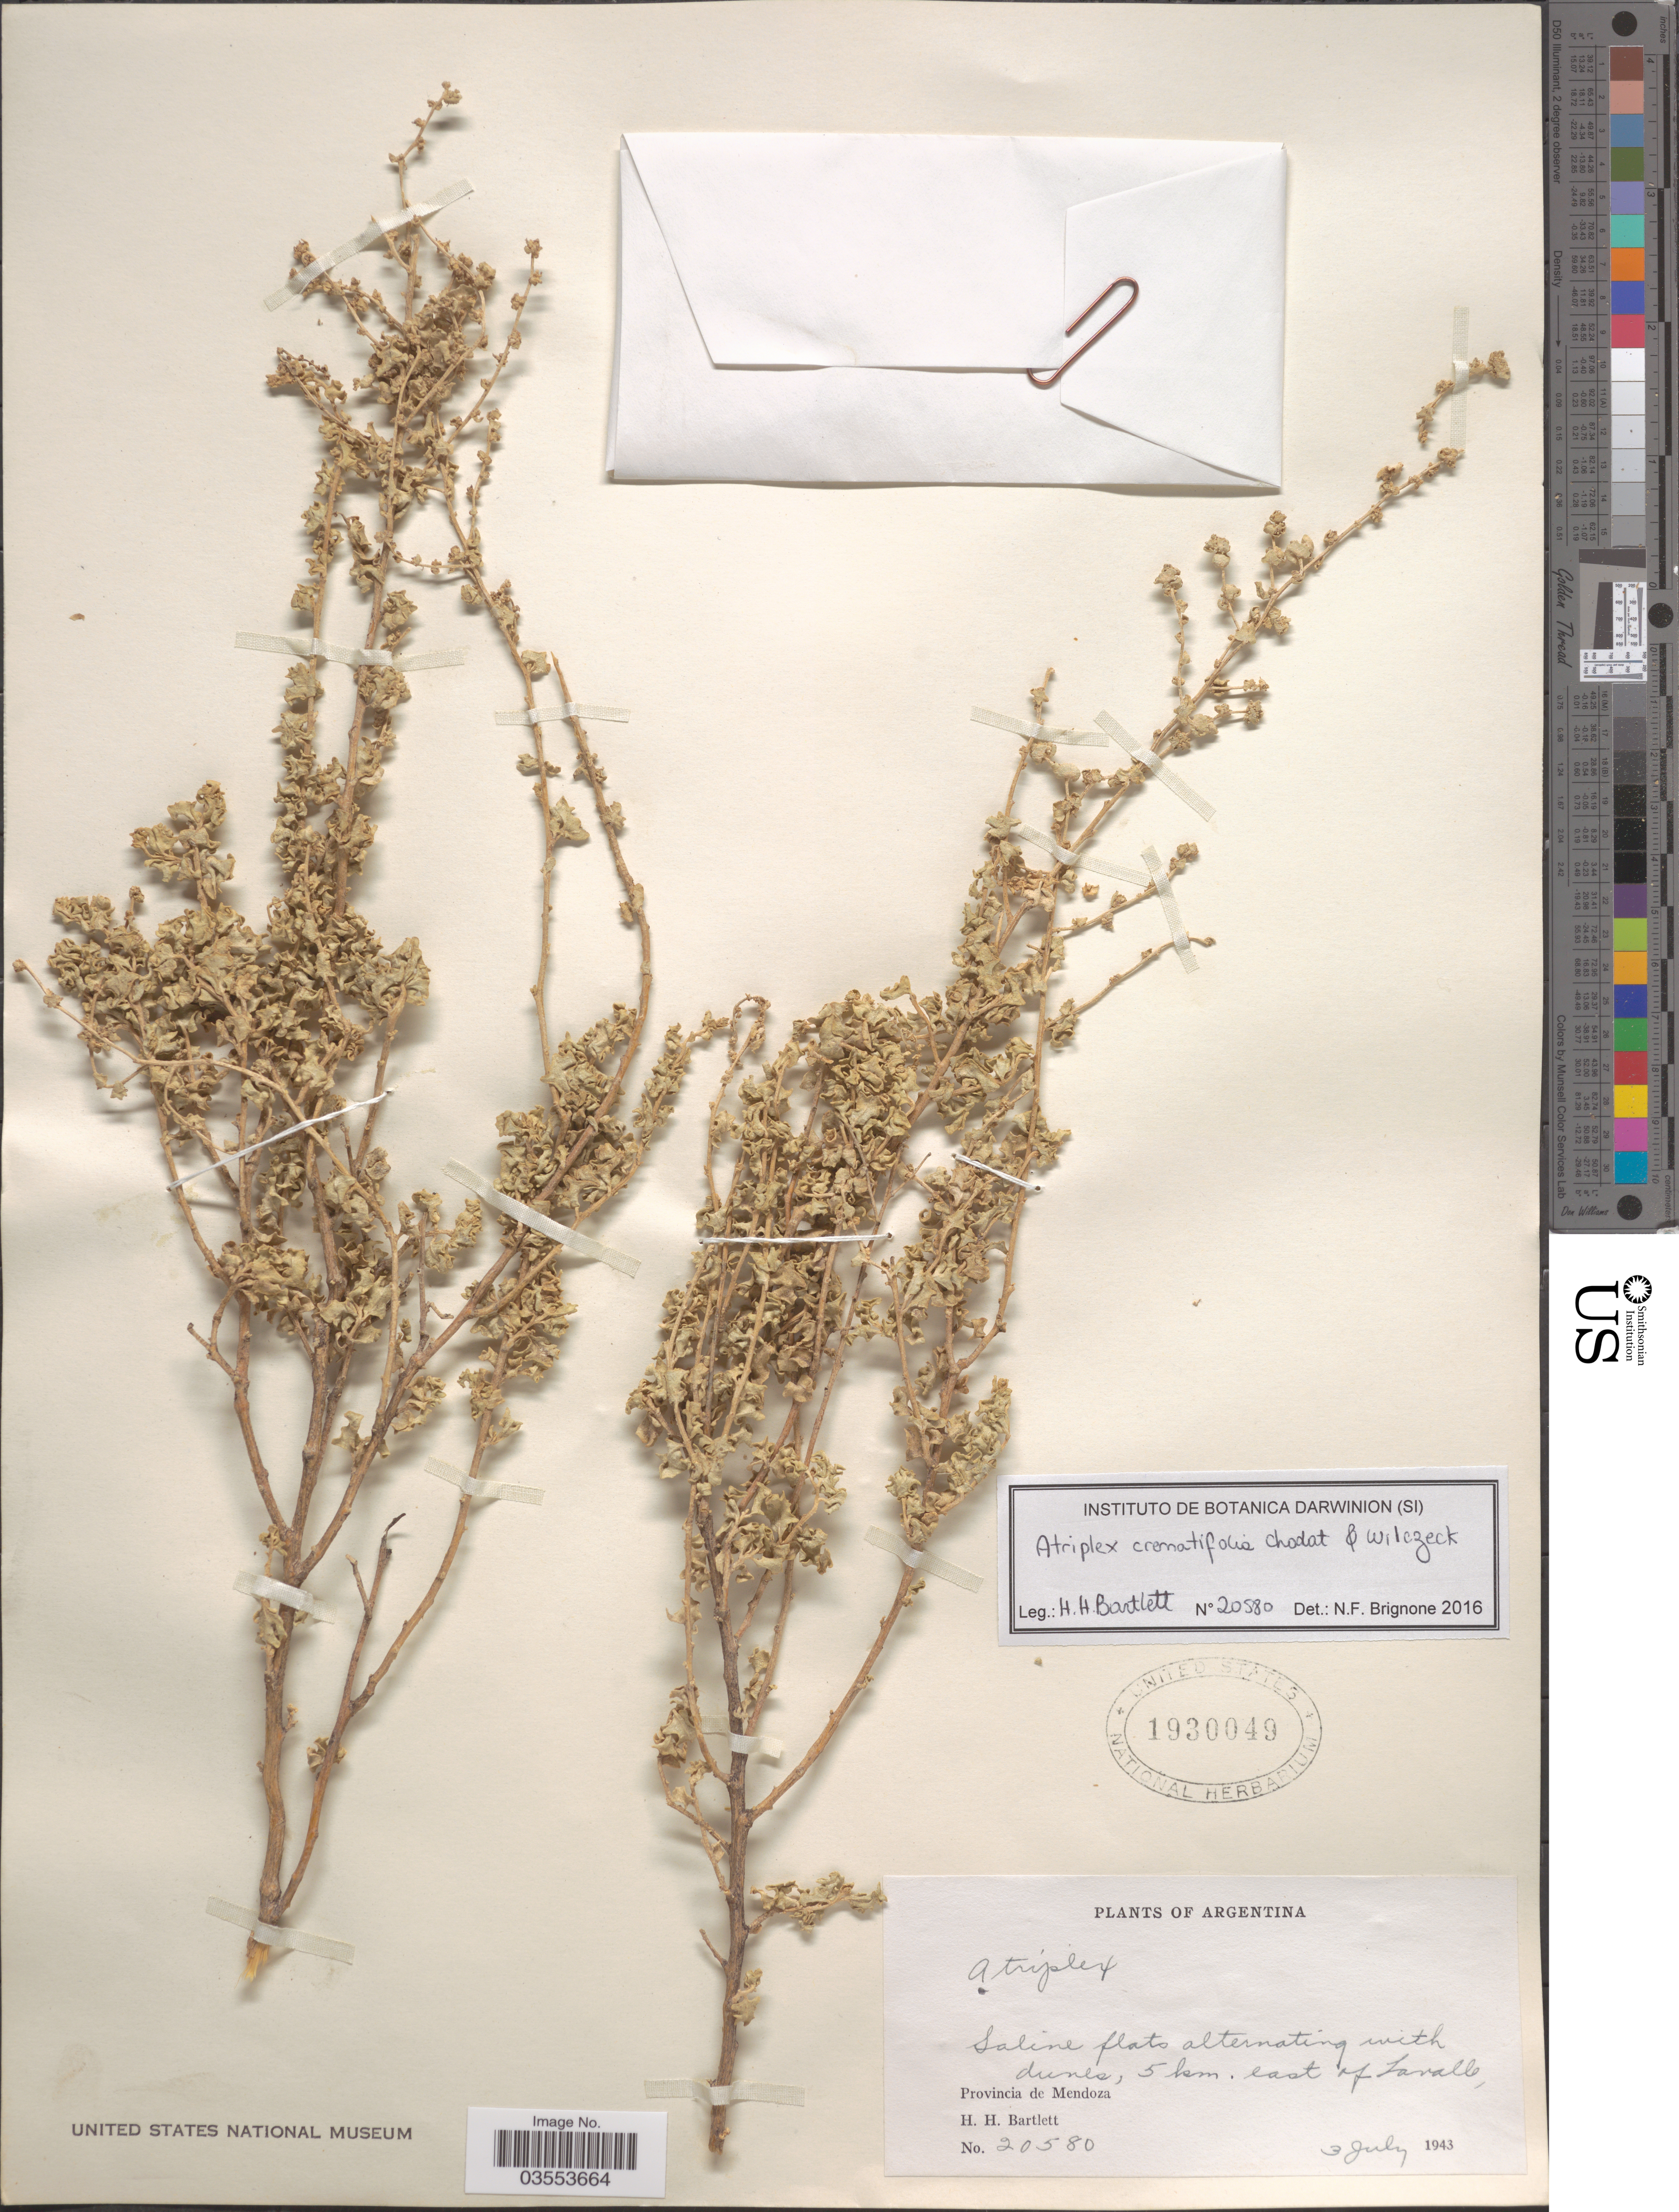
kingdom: Plantae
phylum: Tracheophyta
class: Magnoliopsida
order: Caryophyllales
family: Amaranthaceae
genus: Atriplex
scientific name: Atriplex sp.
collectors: H. H. Bartlett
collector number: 20580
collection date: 1943-07-03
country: Argentina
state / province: Mendoza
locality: Saline flats alternating with dunes, 5 km. east of Lavalle.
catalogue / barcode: US 1930049